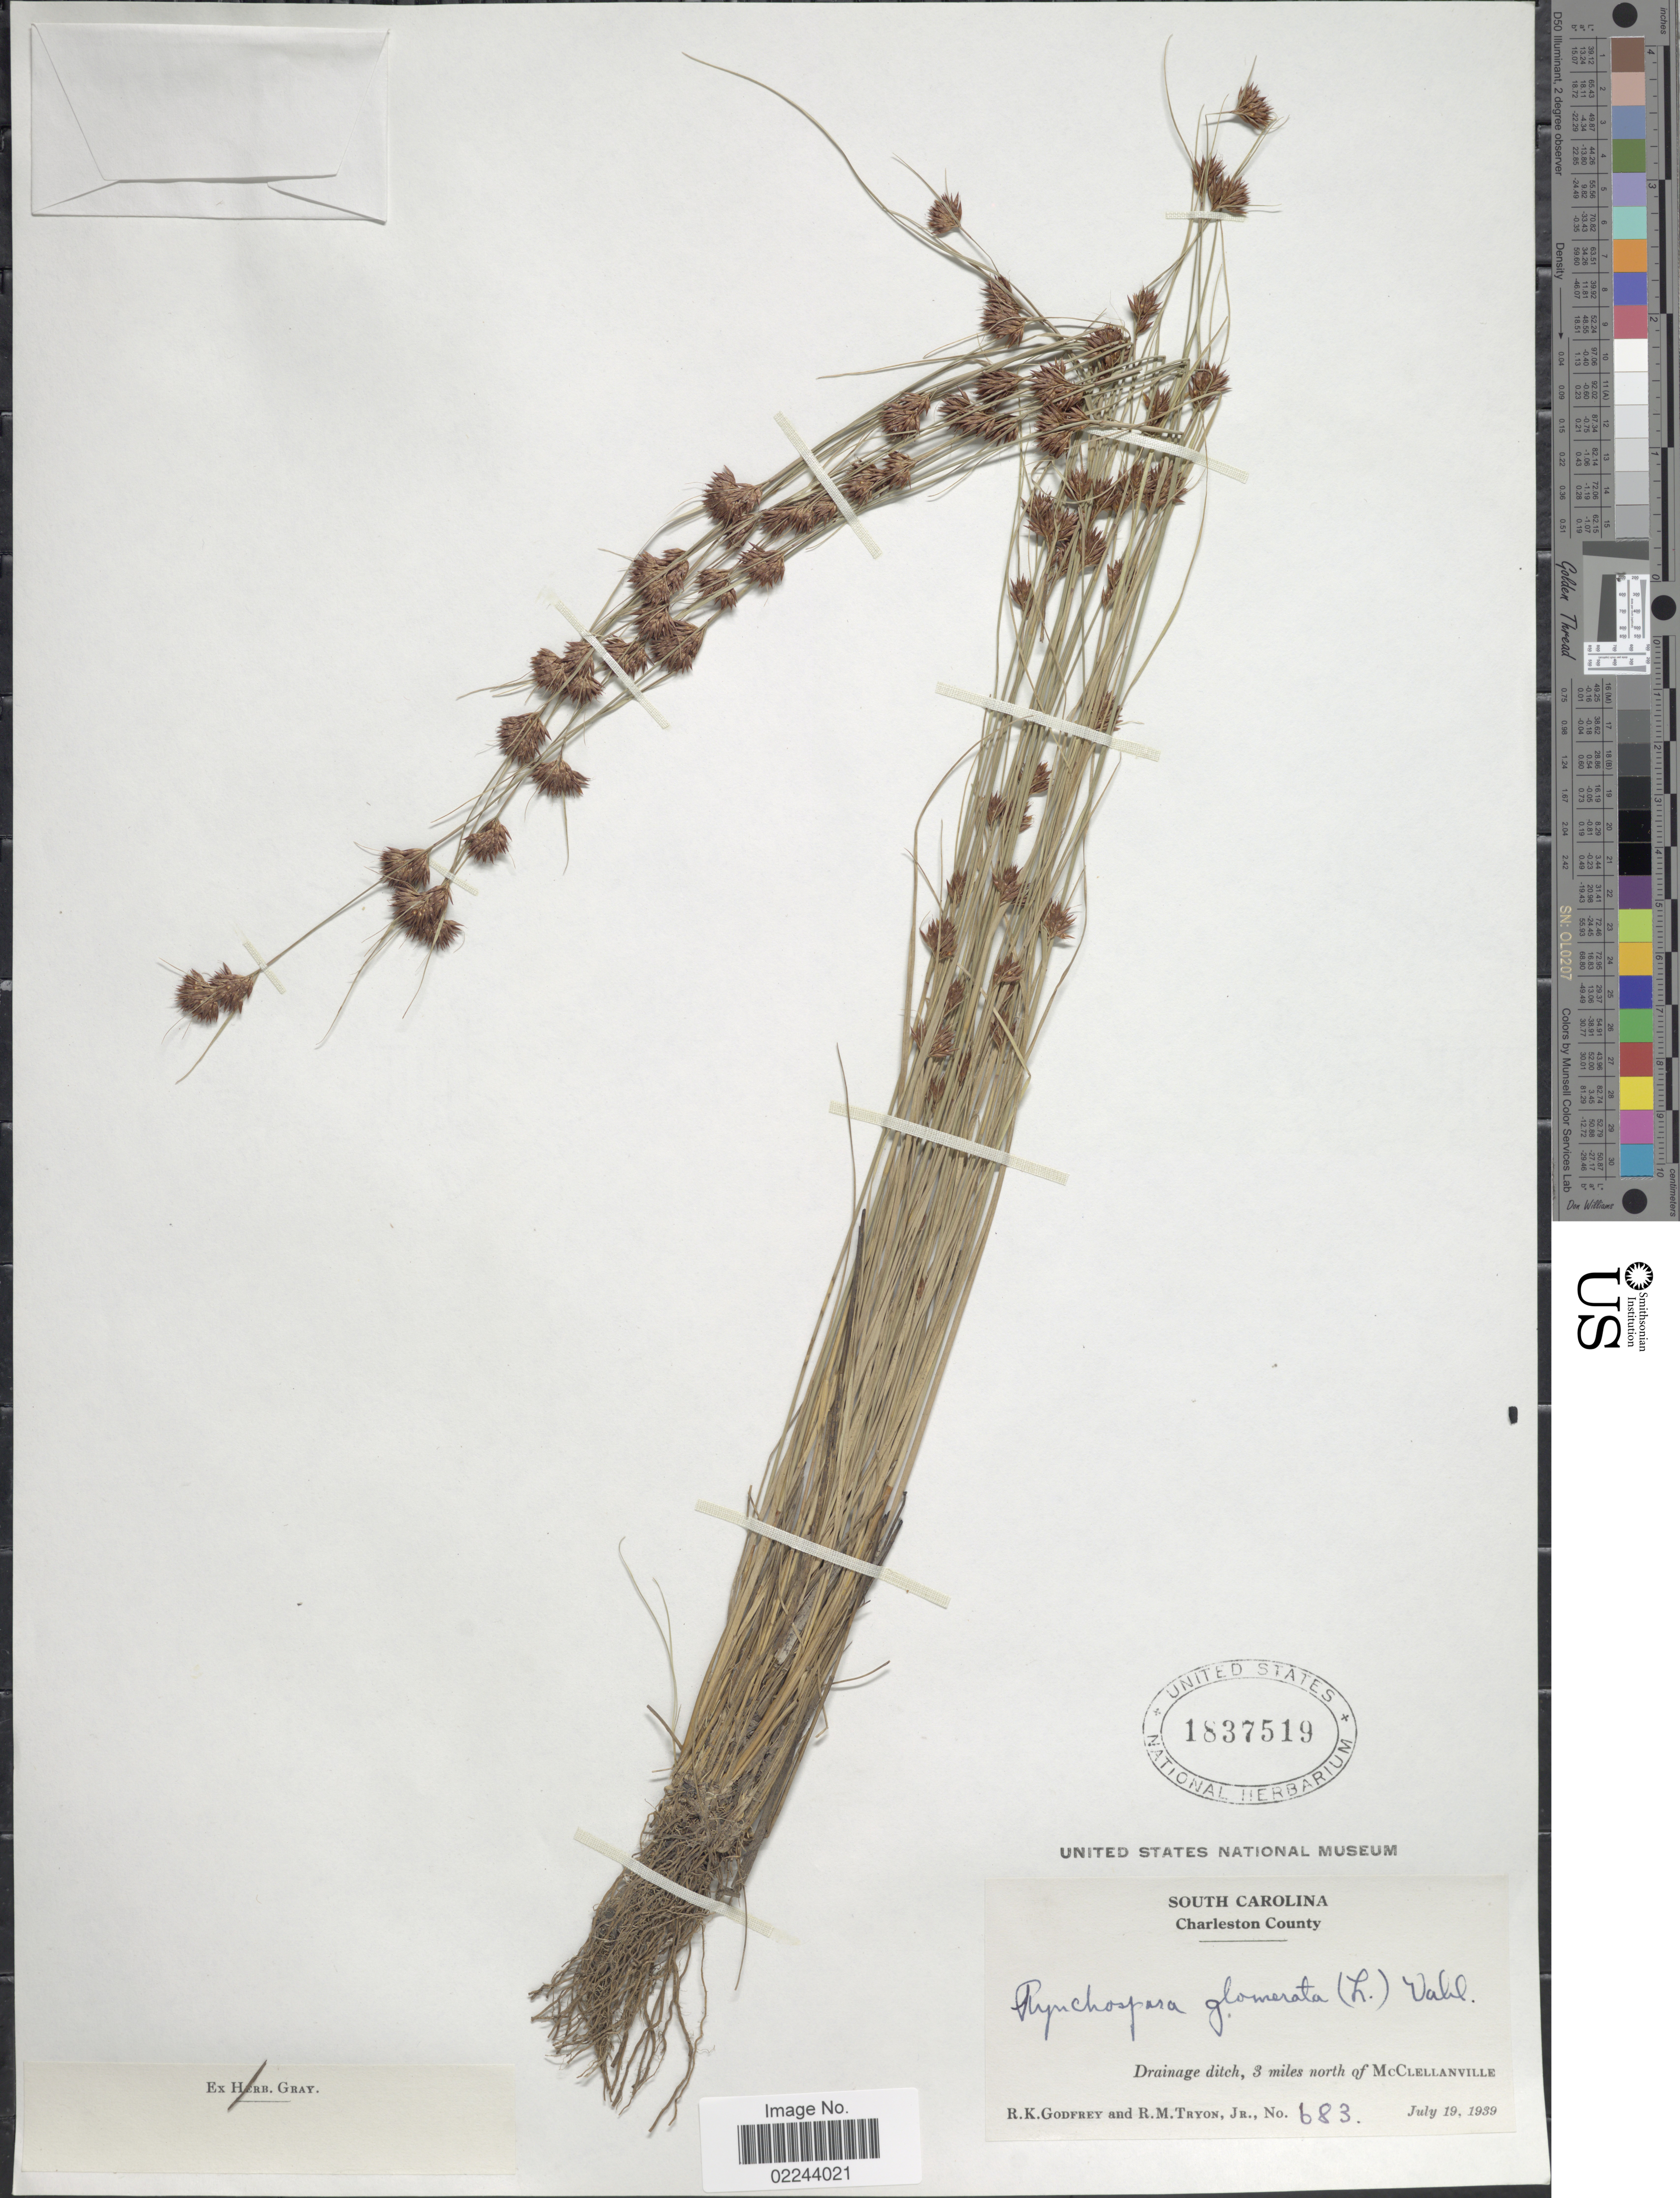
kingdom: Plantae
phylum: Tracheophyta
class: Liliopsida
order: Poales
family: Cyperaceae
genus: Rhynchospora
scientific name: Rhynchospora chalarocephala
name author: Fernald & Gale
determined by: Naczi, R. F. C.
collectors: R. K. Godfrey & R. M. Tryon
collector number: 683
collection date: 1939-07-19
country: United States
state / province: South Carolina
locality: Charleston County, 3 miles north of McClellanville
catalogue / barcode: US 1837519